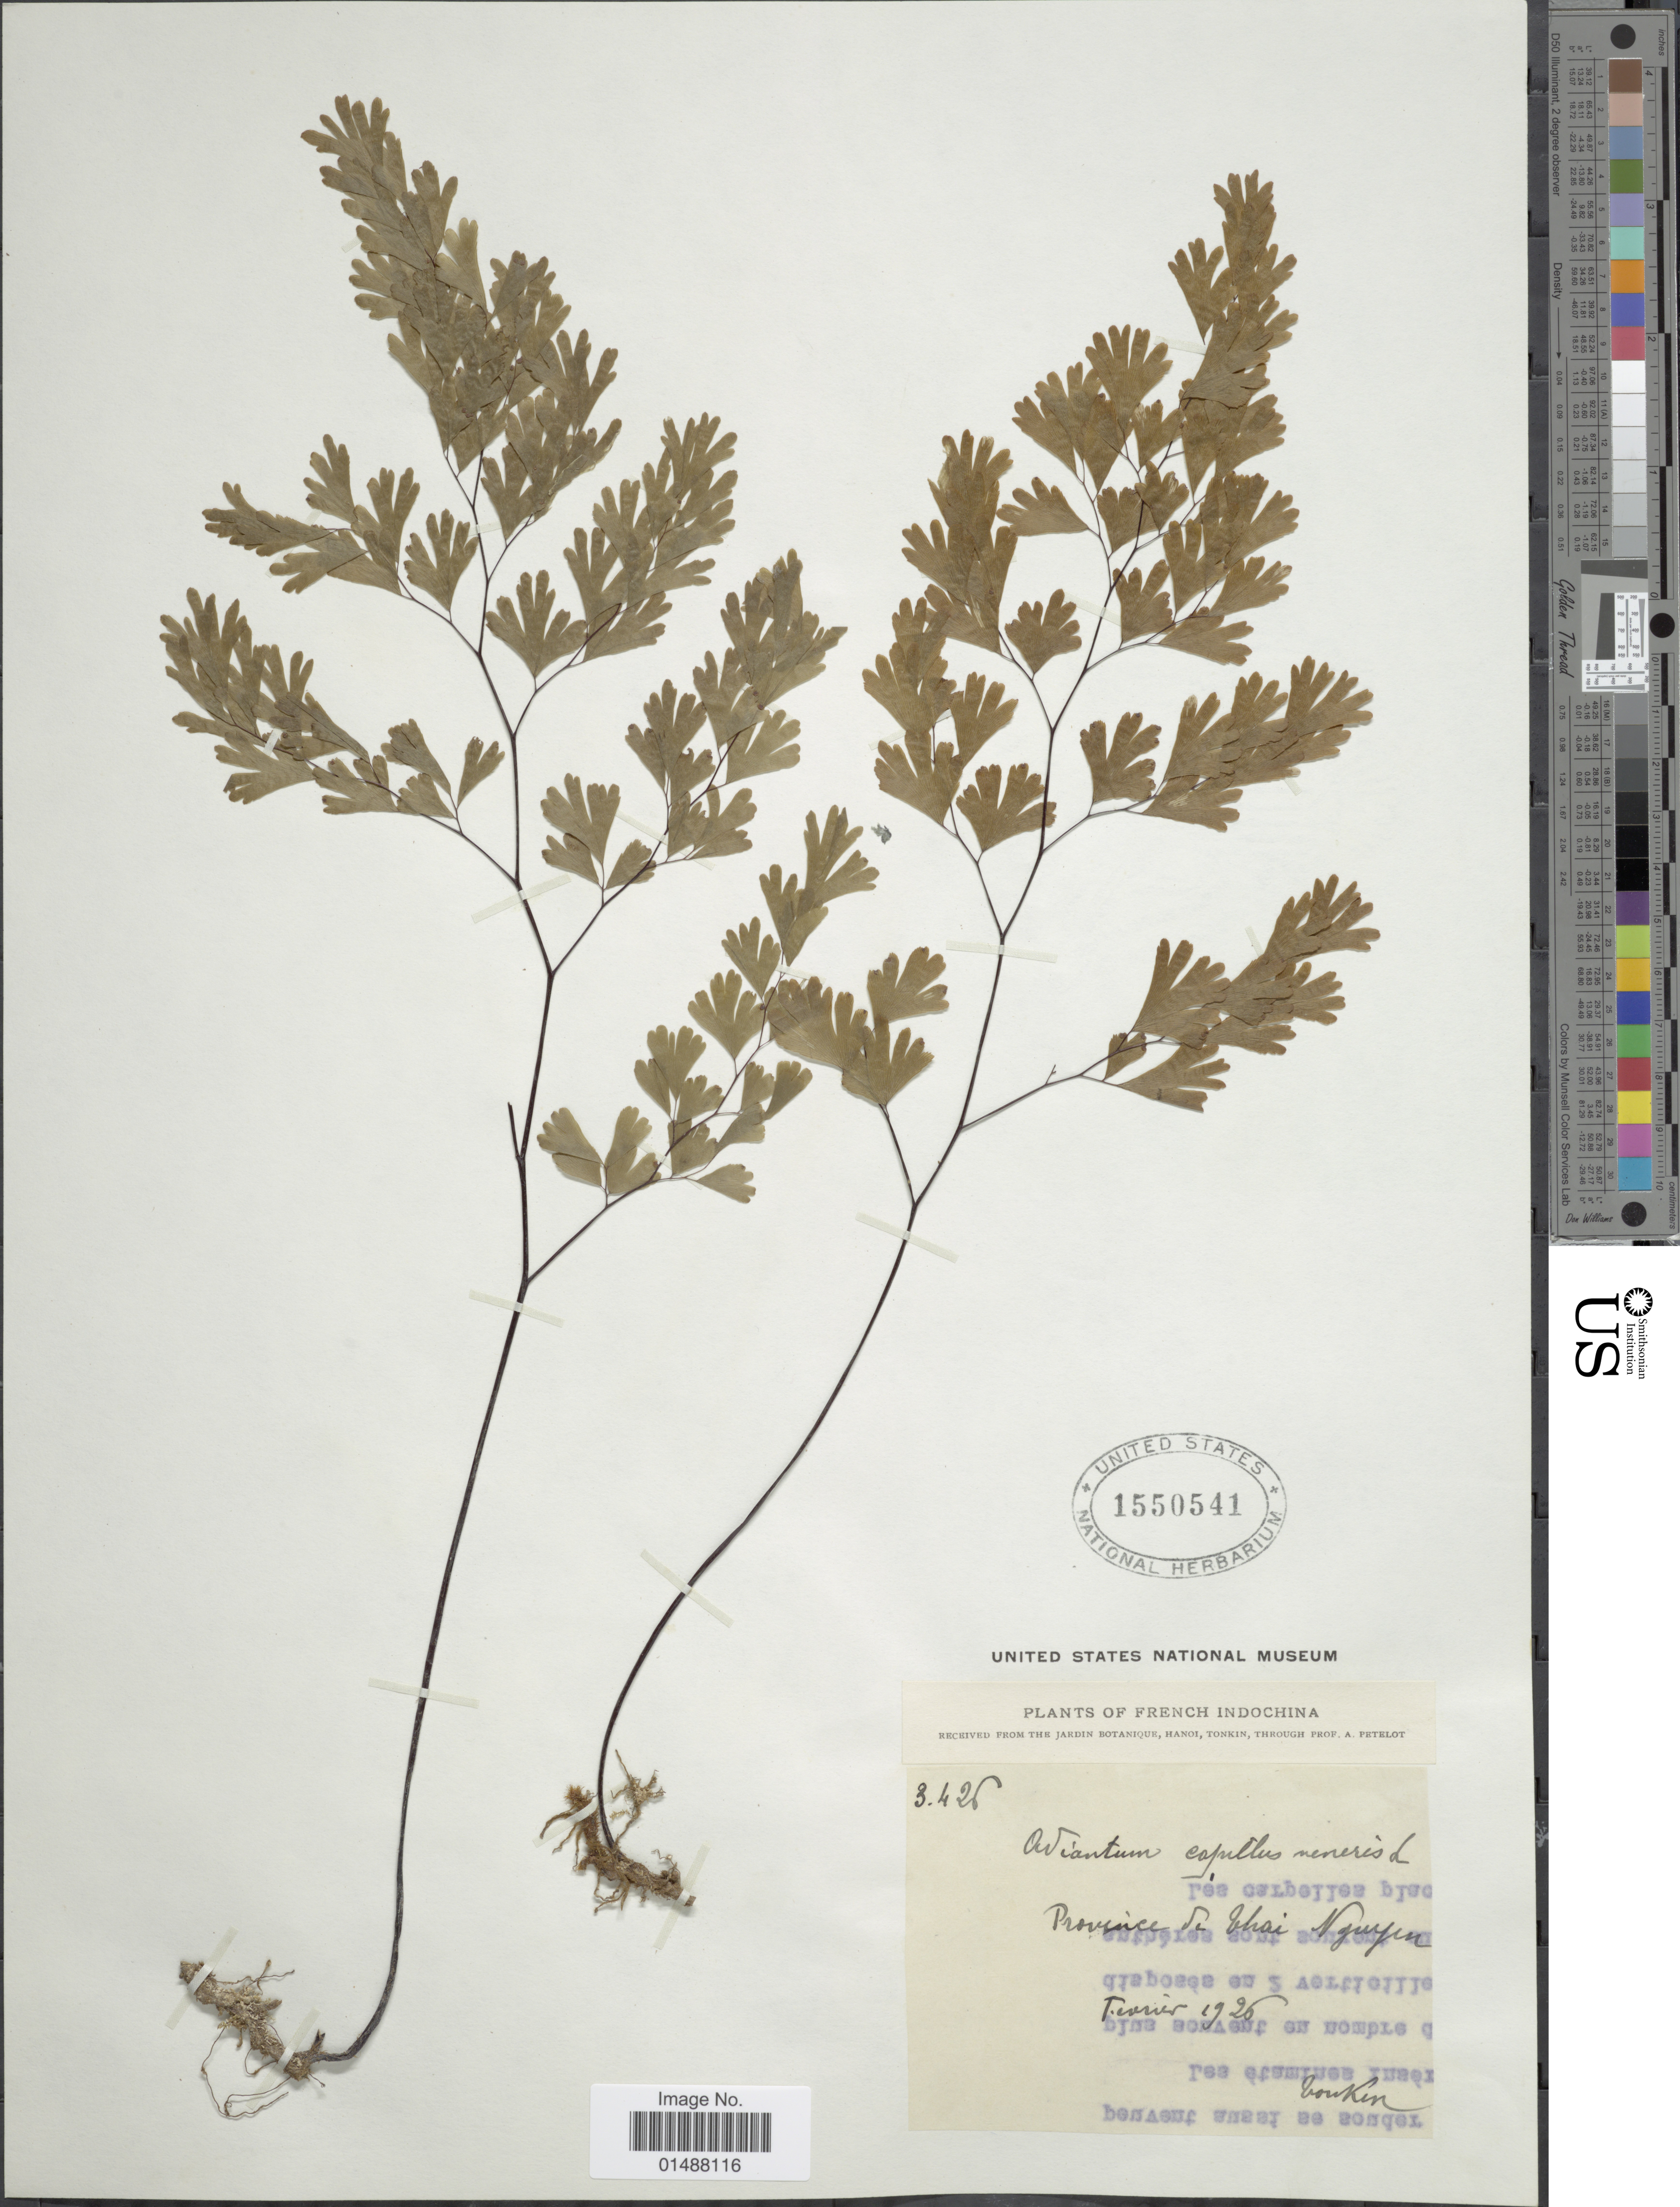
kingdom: Plantae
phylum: Tracheophyta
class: Polypodiopsida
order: Polypodiales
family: Pteridaceae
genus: Adiantum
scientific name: Adiantum capillus-veneris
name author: L.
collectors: A. Petelot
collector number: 3.426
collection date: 1926-02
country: Vietnam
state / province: Thai Nguyen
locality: Province de Thai Nguyen, Zouken [interpreted]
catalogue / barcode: US 1550541